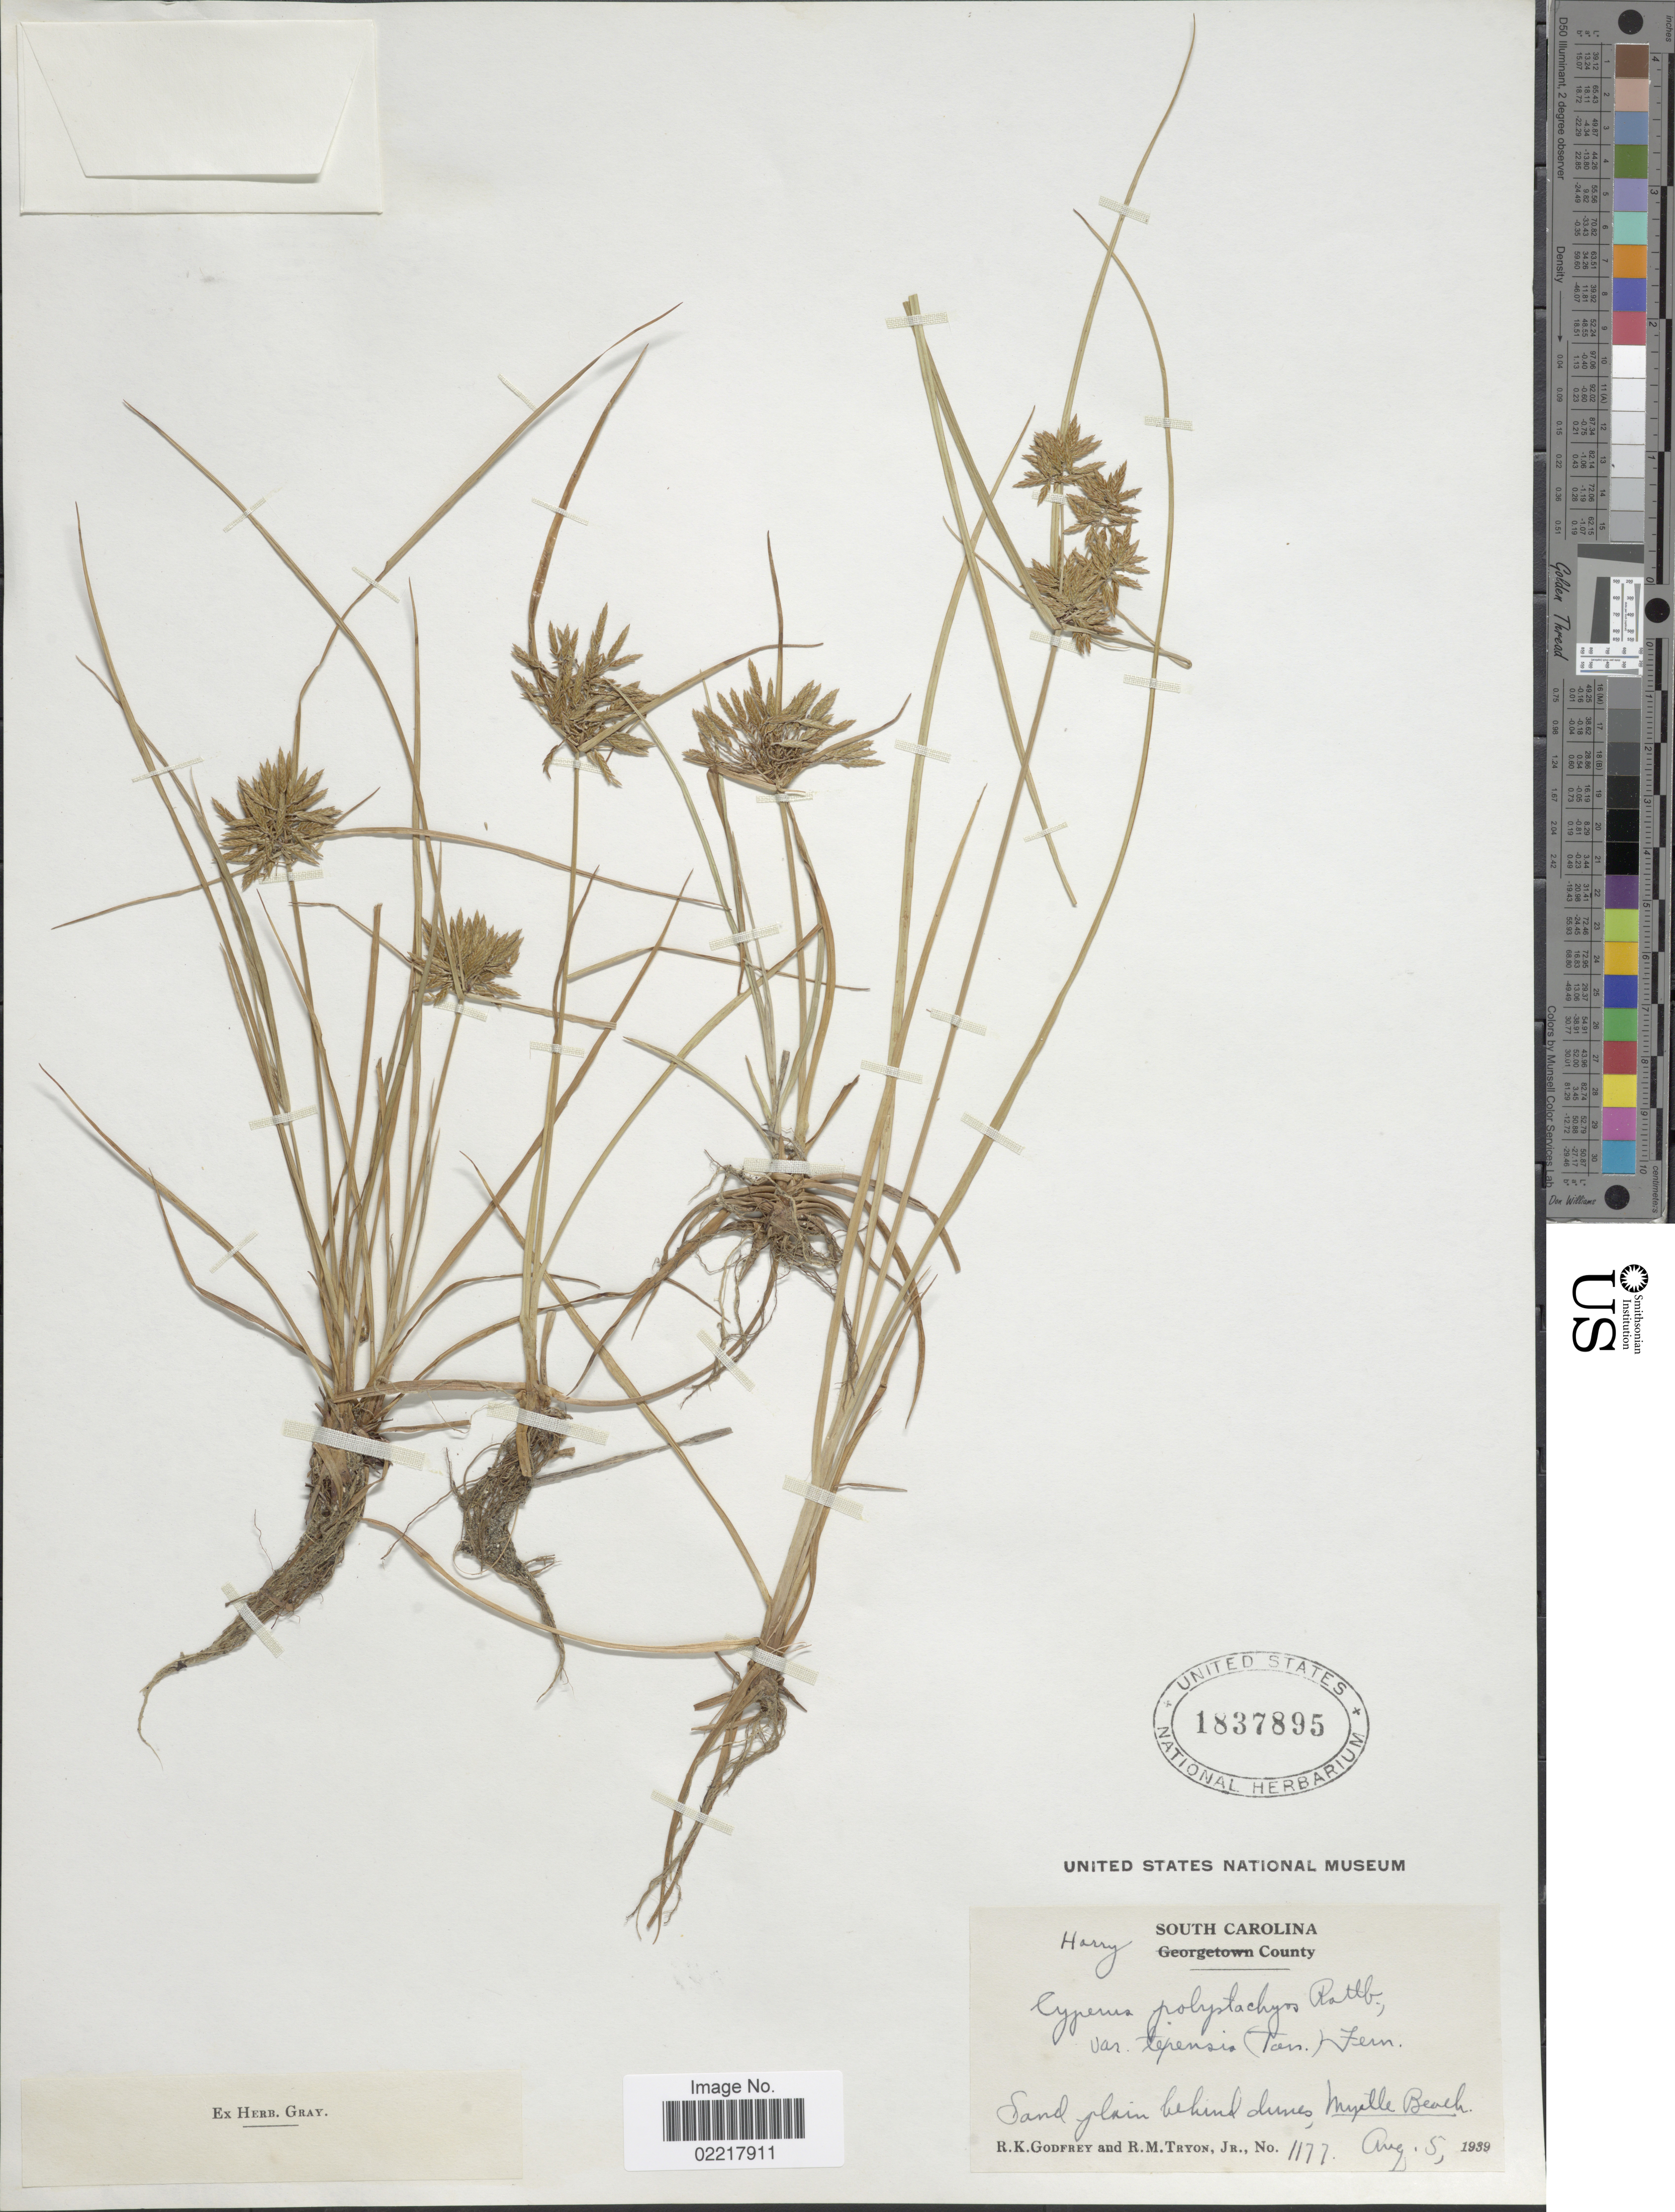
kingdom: Plantae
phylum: Tracheophyta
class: Liliopsida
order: Poales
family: Cyperaceae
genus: Cyperus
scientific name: Cyperus polystachyos var. texensis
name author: (Torr.) Fernald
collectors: R. K. Godfrey & R. M. Tryon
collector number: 1177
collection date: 1939-08-05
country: United States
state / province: South Carolina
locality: Harry County, Sand plain behind dunes, Myrtle Beach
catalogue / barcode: US 1837895